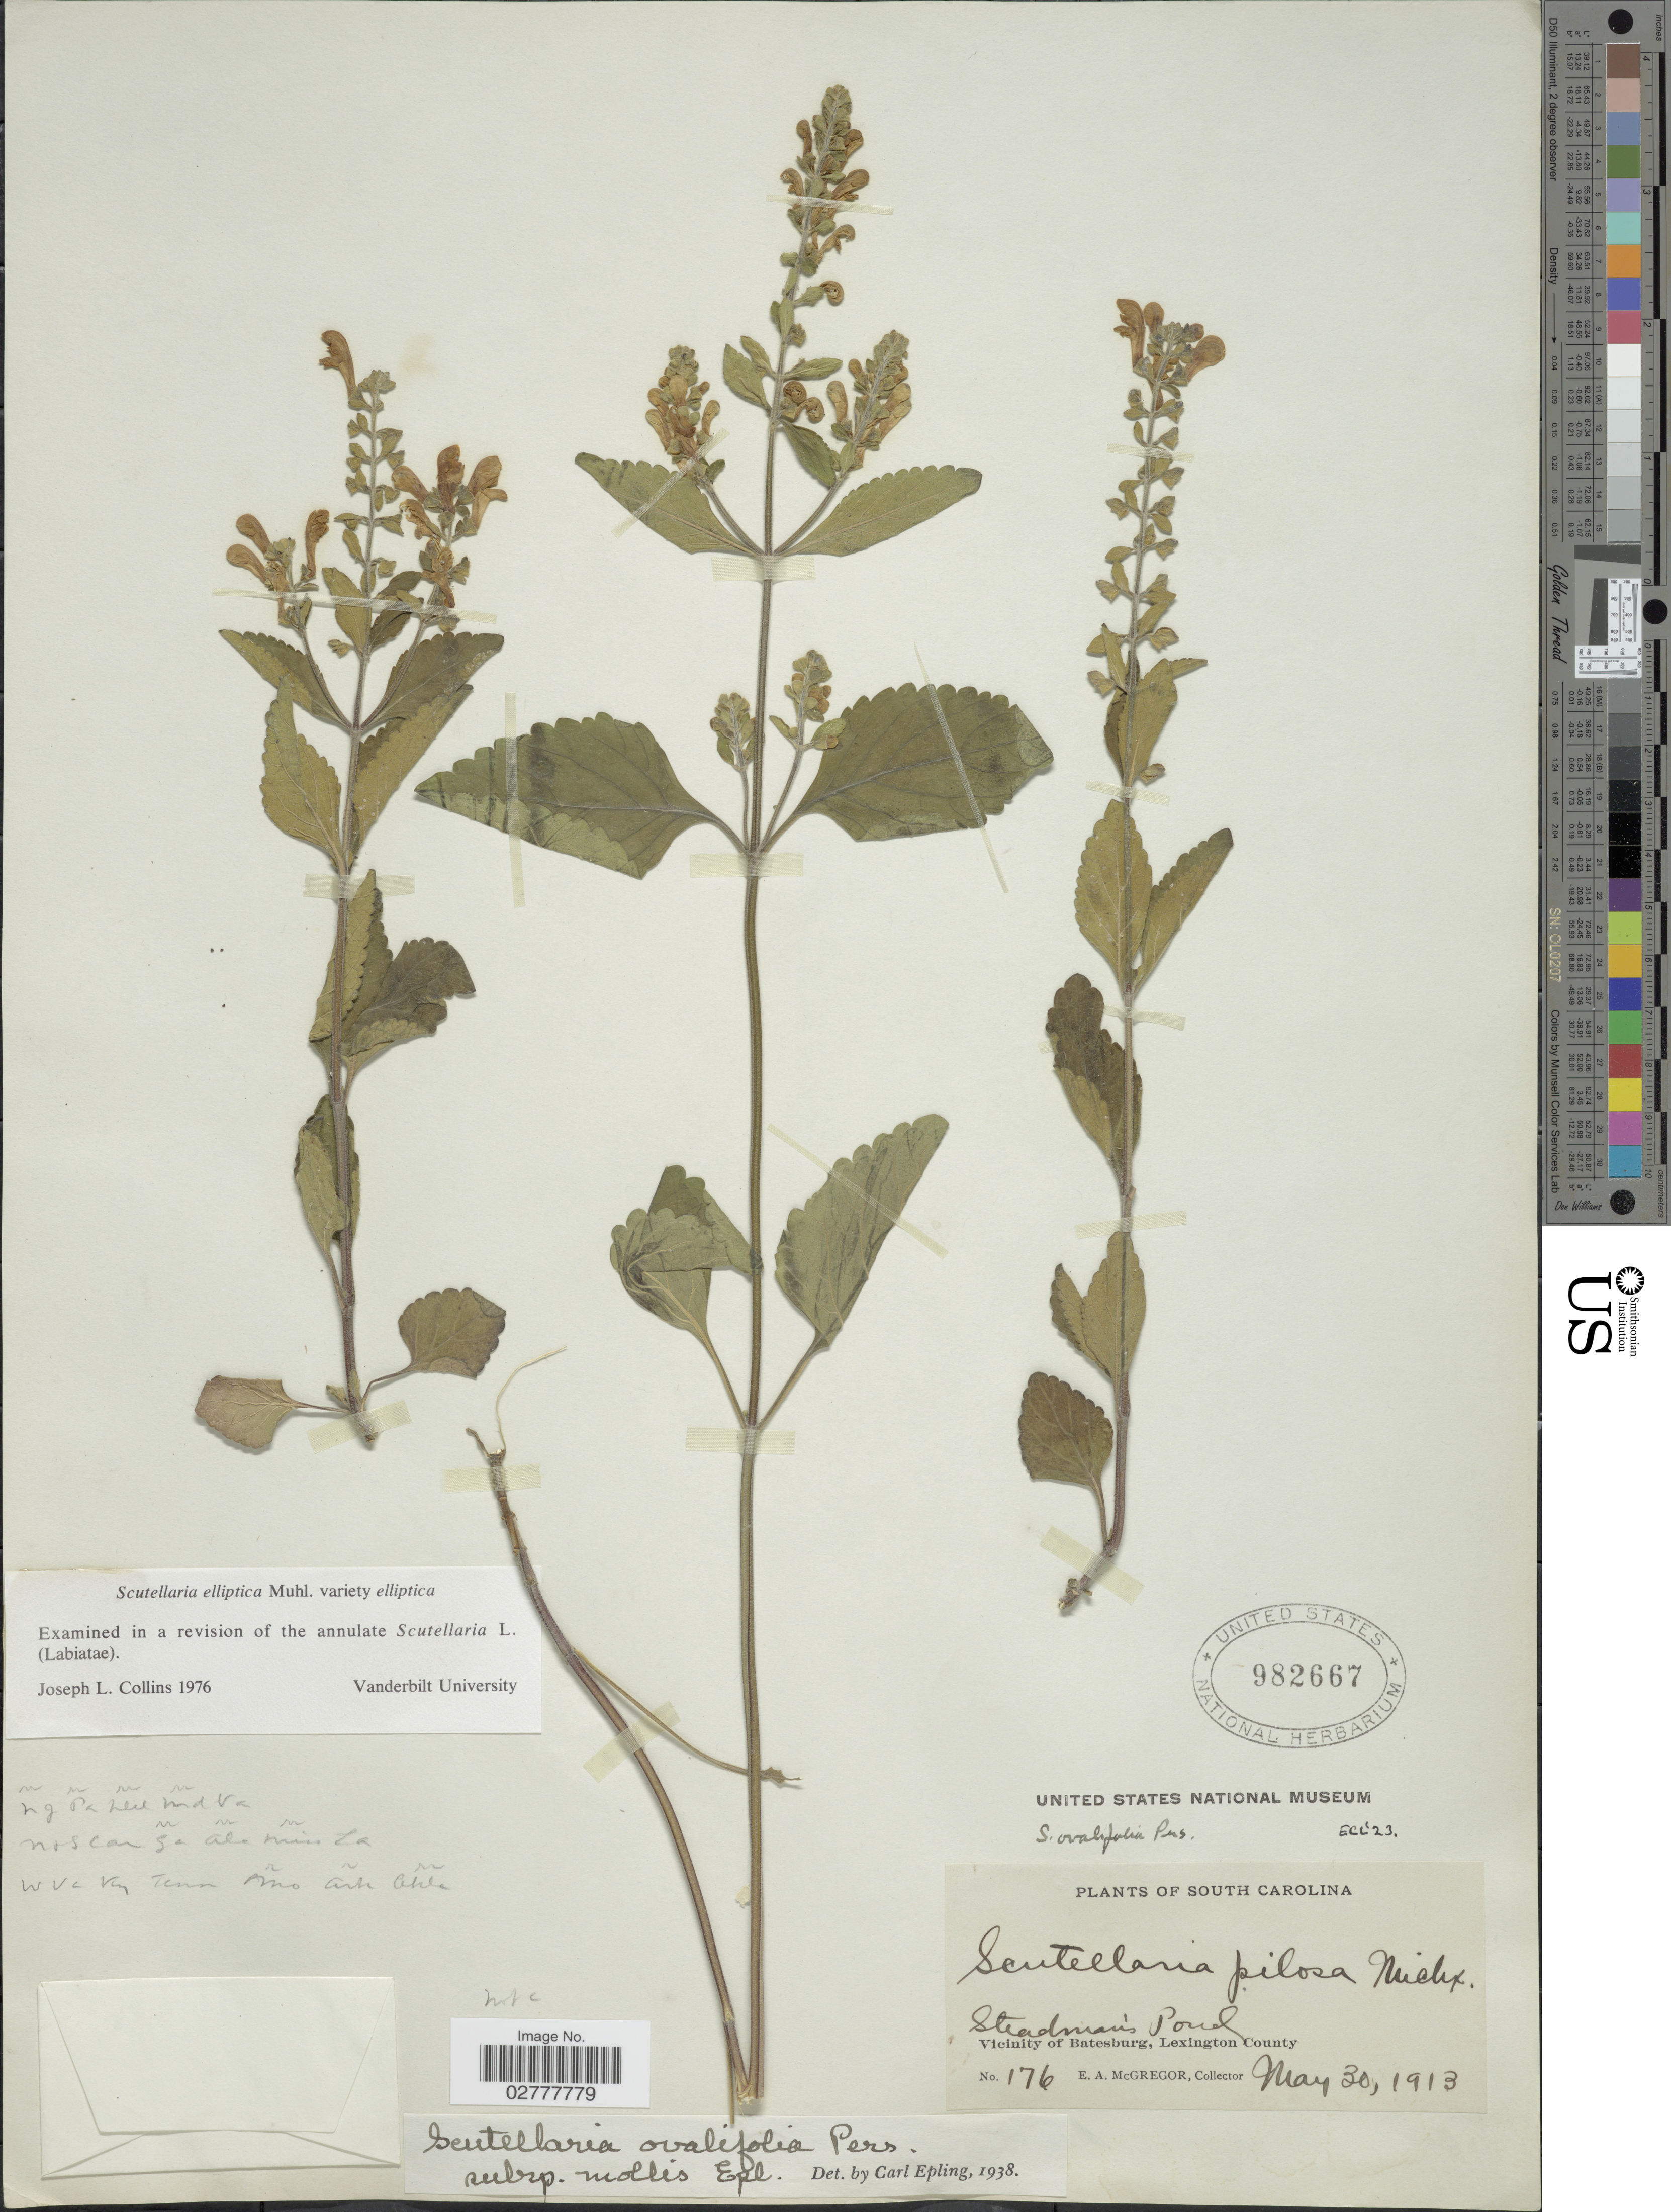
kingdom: Plantae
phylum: Tracheophyta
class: Magnoliopsida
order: Lamiales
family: Lamiaceae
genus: Scutellaria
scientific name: Scutellaria elliptica var. elliptica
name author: Muhl.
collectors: E. A. McGregor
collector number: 176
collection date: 1913-05-30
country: United States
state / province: South Carolina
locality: Steadman's Pond, Vicinity of Batesburg, Lexington County.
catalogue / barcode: US 982667